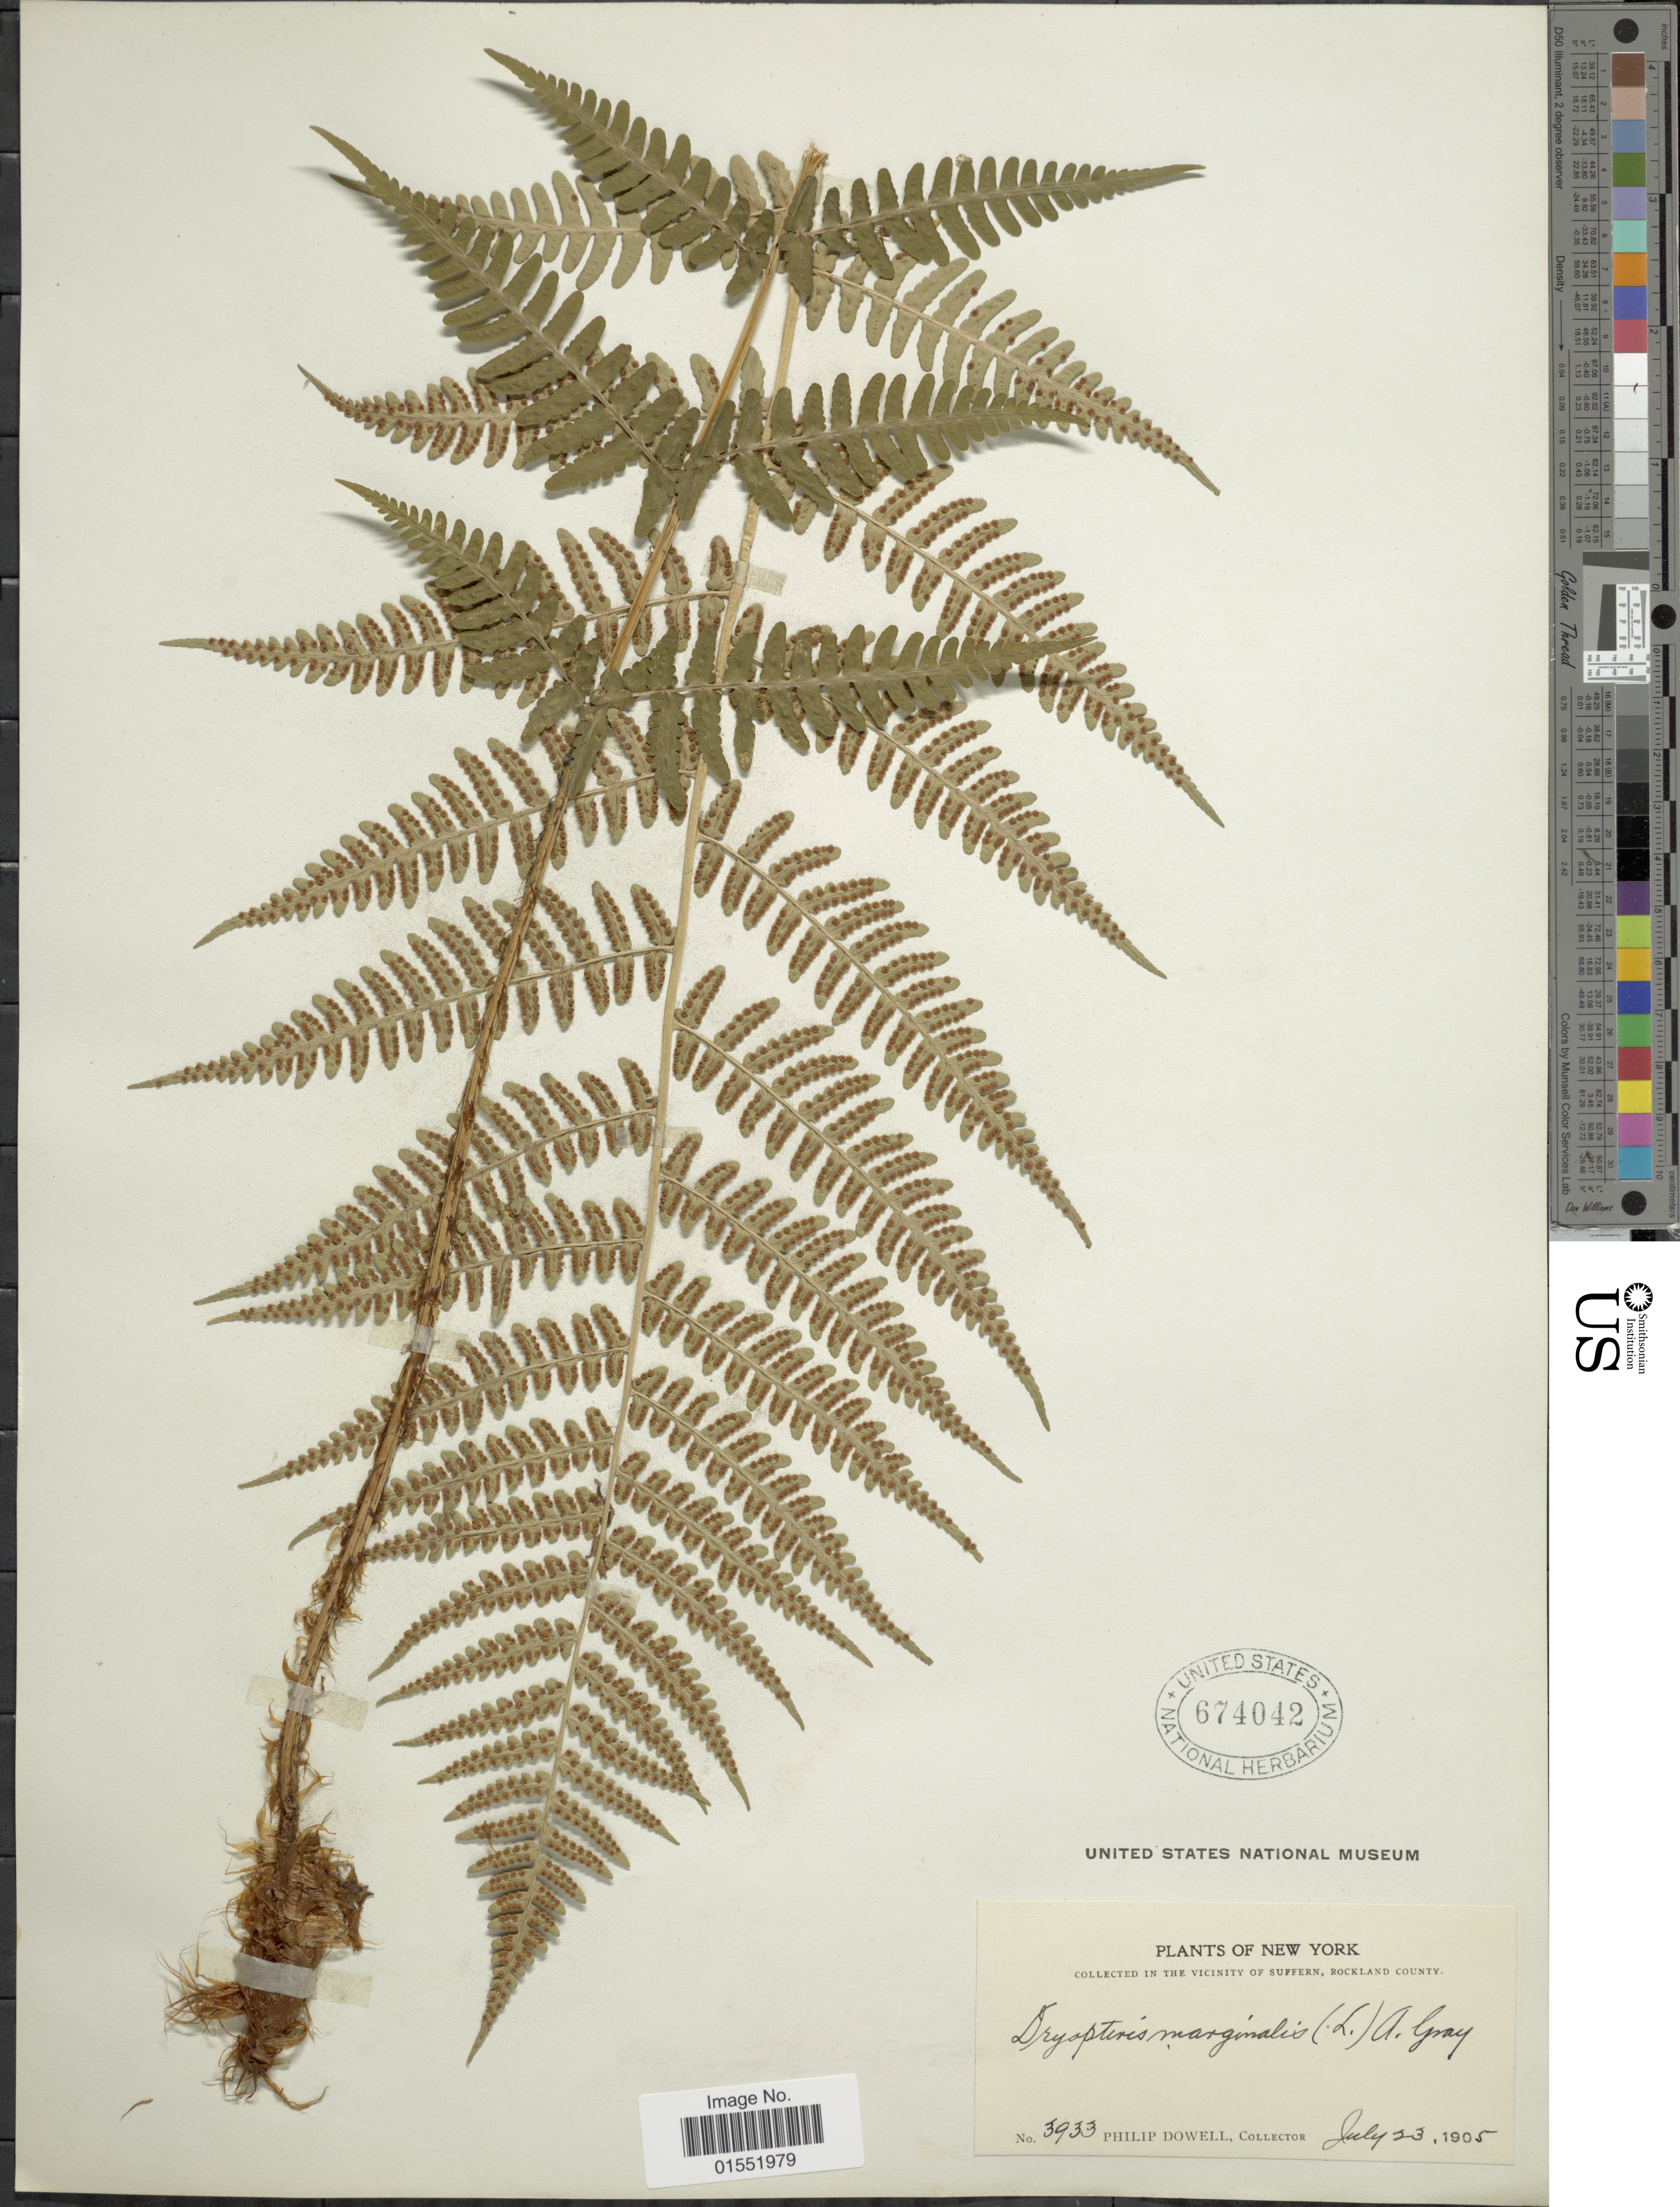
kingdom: Plantae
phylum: Tracheophyta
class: Polypodiopsida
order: Polypodiales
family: Dryopteridaceae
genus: Dryopteris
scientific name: Dryopteris marginalis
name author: (L.) A. Gray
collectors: P. Dowell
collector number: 3933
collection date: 1905-07-23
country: United States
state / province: New York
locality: In the vicinity of Suffern, Rockland County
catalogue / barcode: US 674042